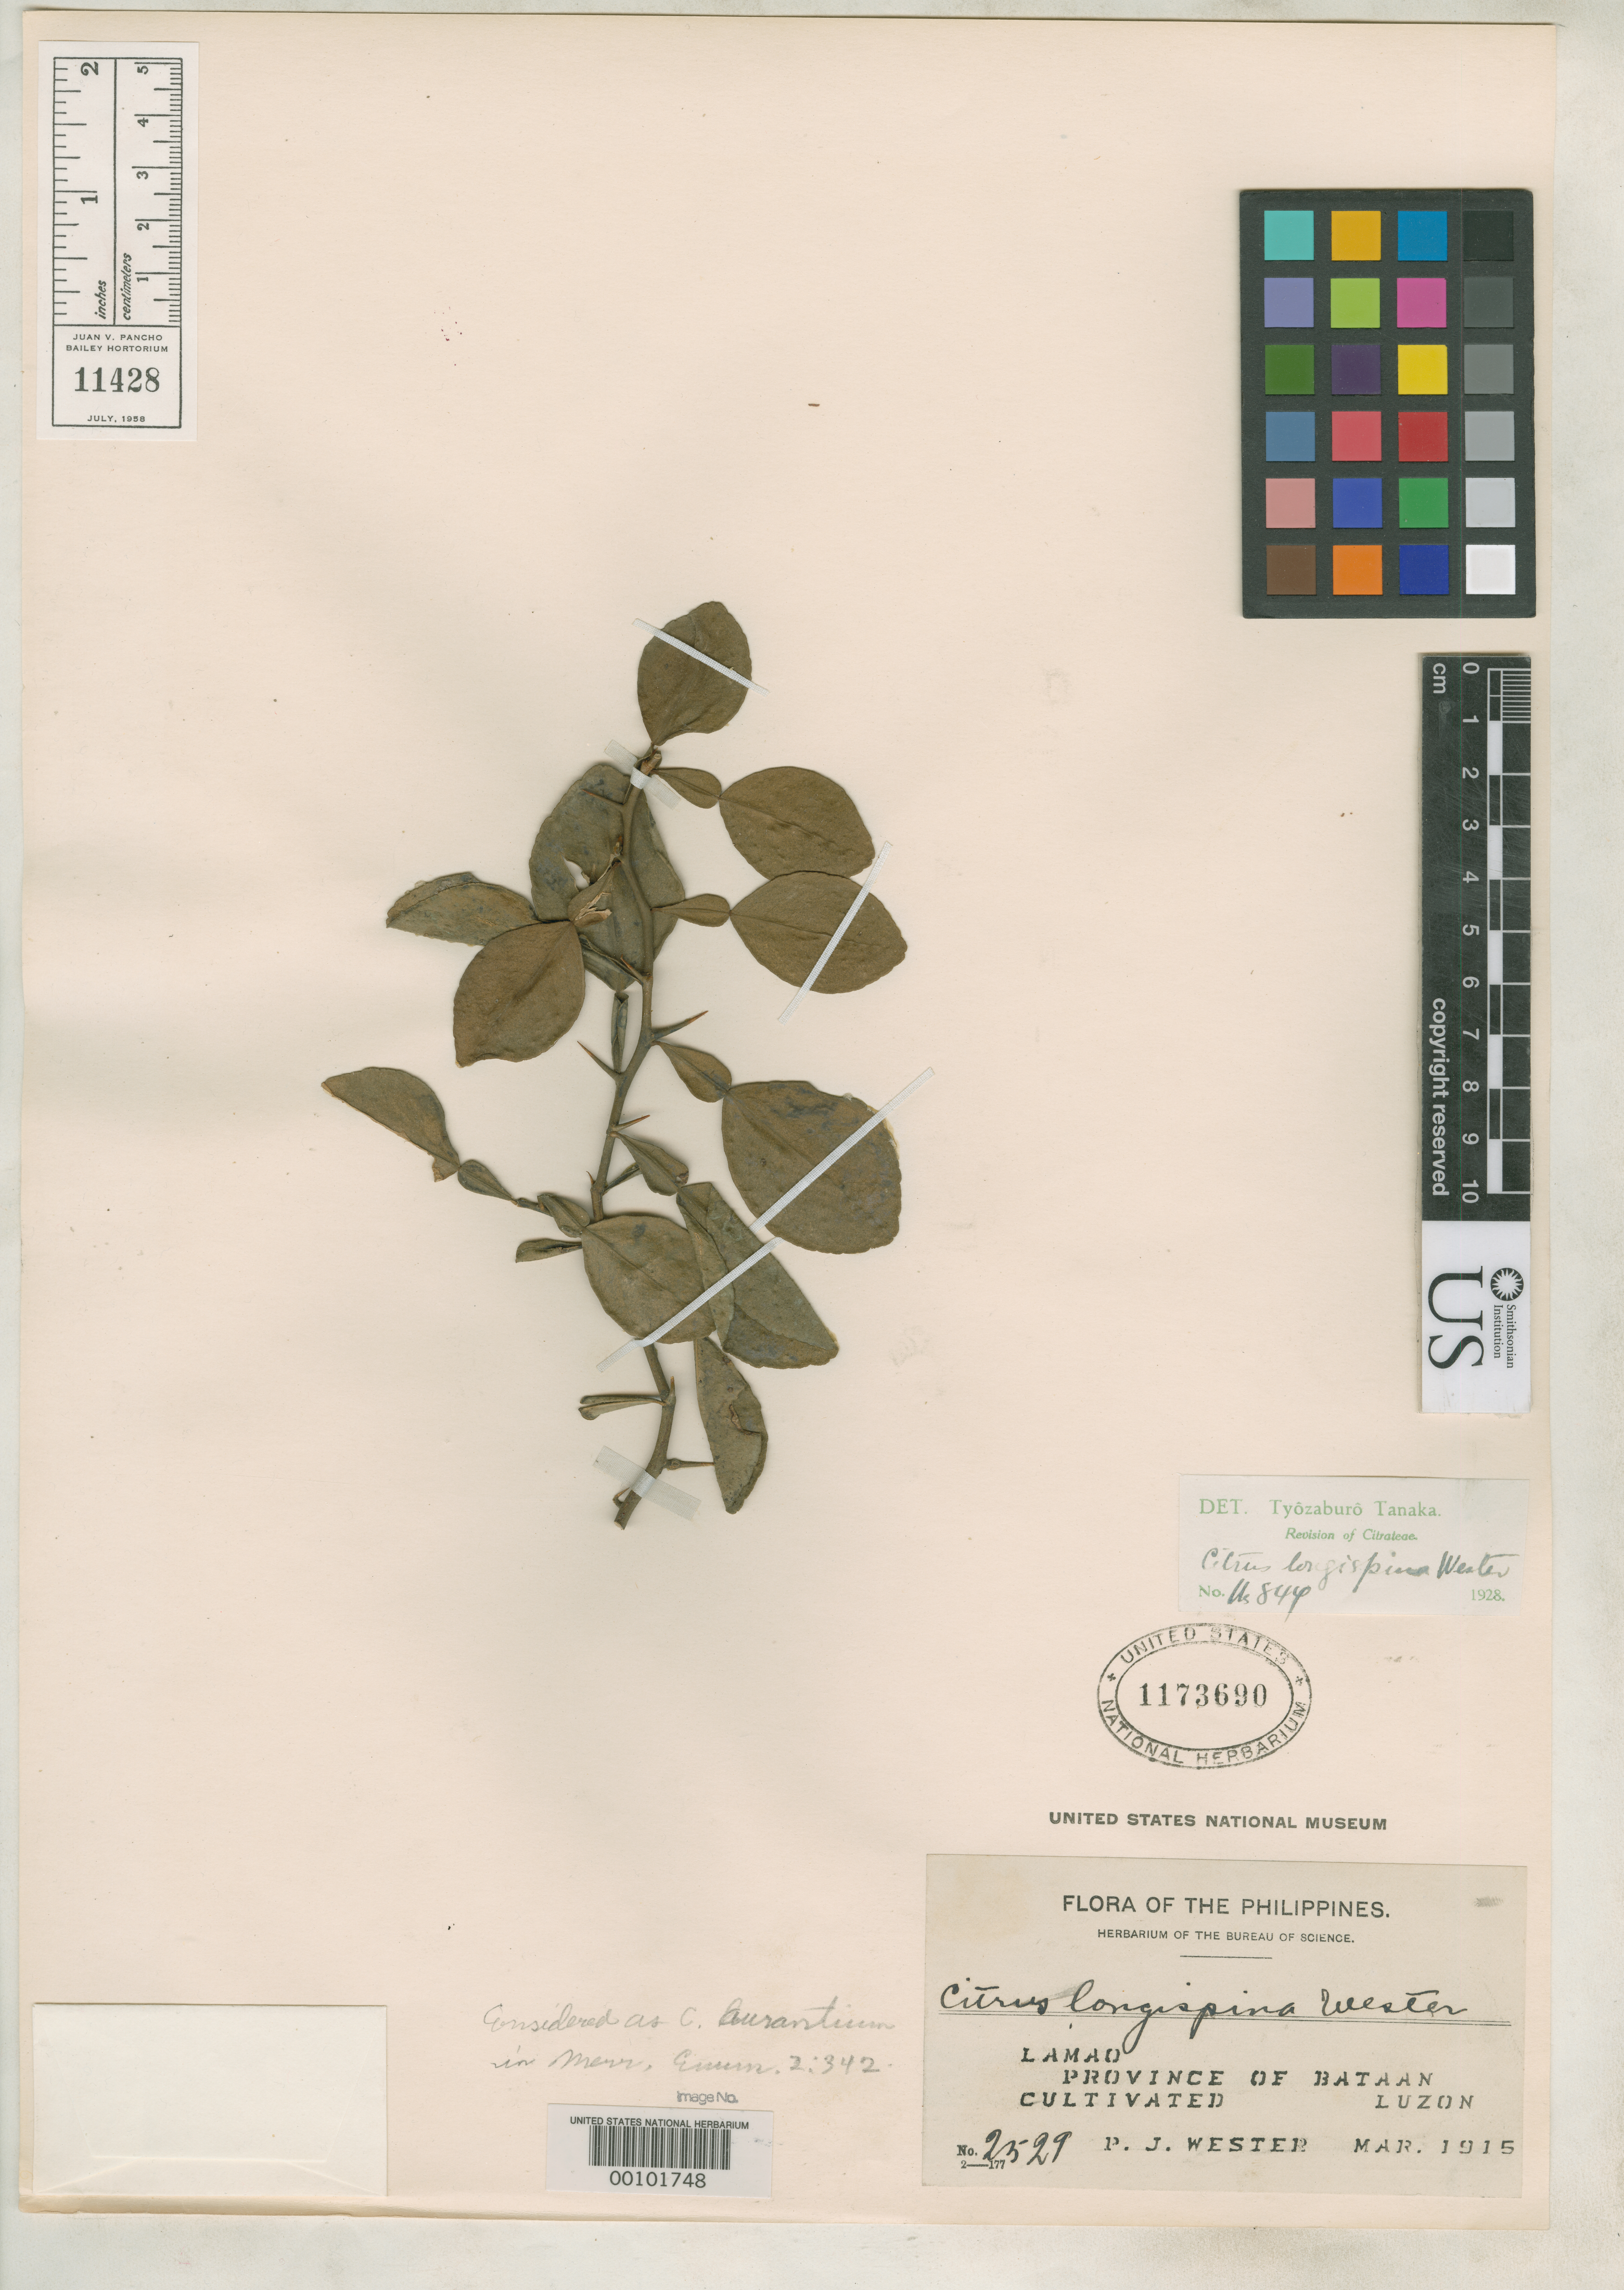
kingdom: Plantae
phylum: Tracheophyta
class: Magnoliopsida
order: Sapindales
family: Rutaceae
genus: Citrus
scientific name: Citrus longispina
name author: Wester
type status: Isosyntype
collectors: P. J. Wester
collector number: Bur. Sci. 2529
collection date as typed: Mar 1915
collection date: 1915-03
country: Philippines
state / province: Central Luzon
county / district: Bataan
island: Luzon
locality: Lamao, Province of Bataan, Luzon. Cultivated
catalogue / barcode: US 1173690